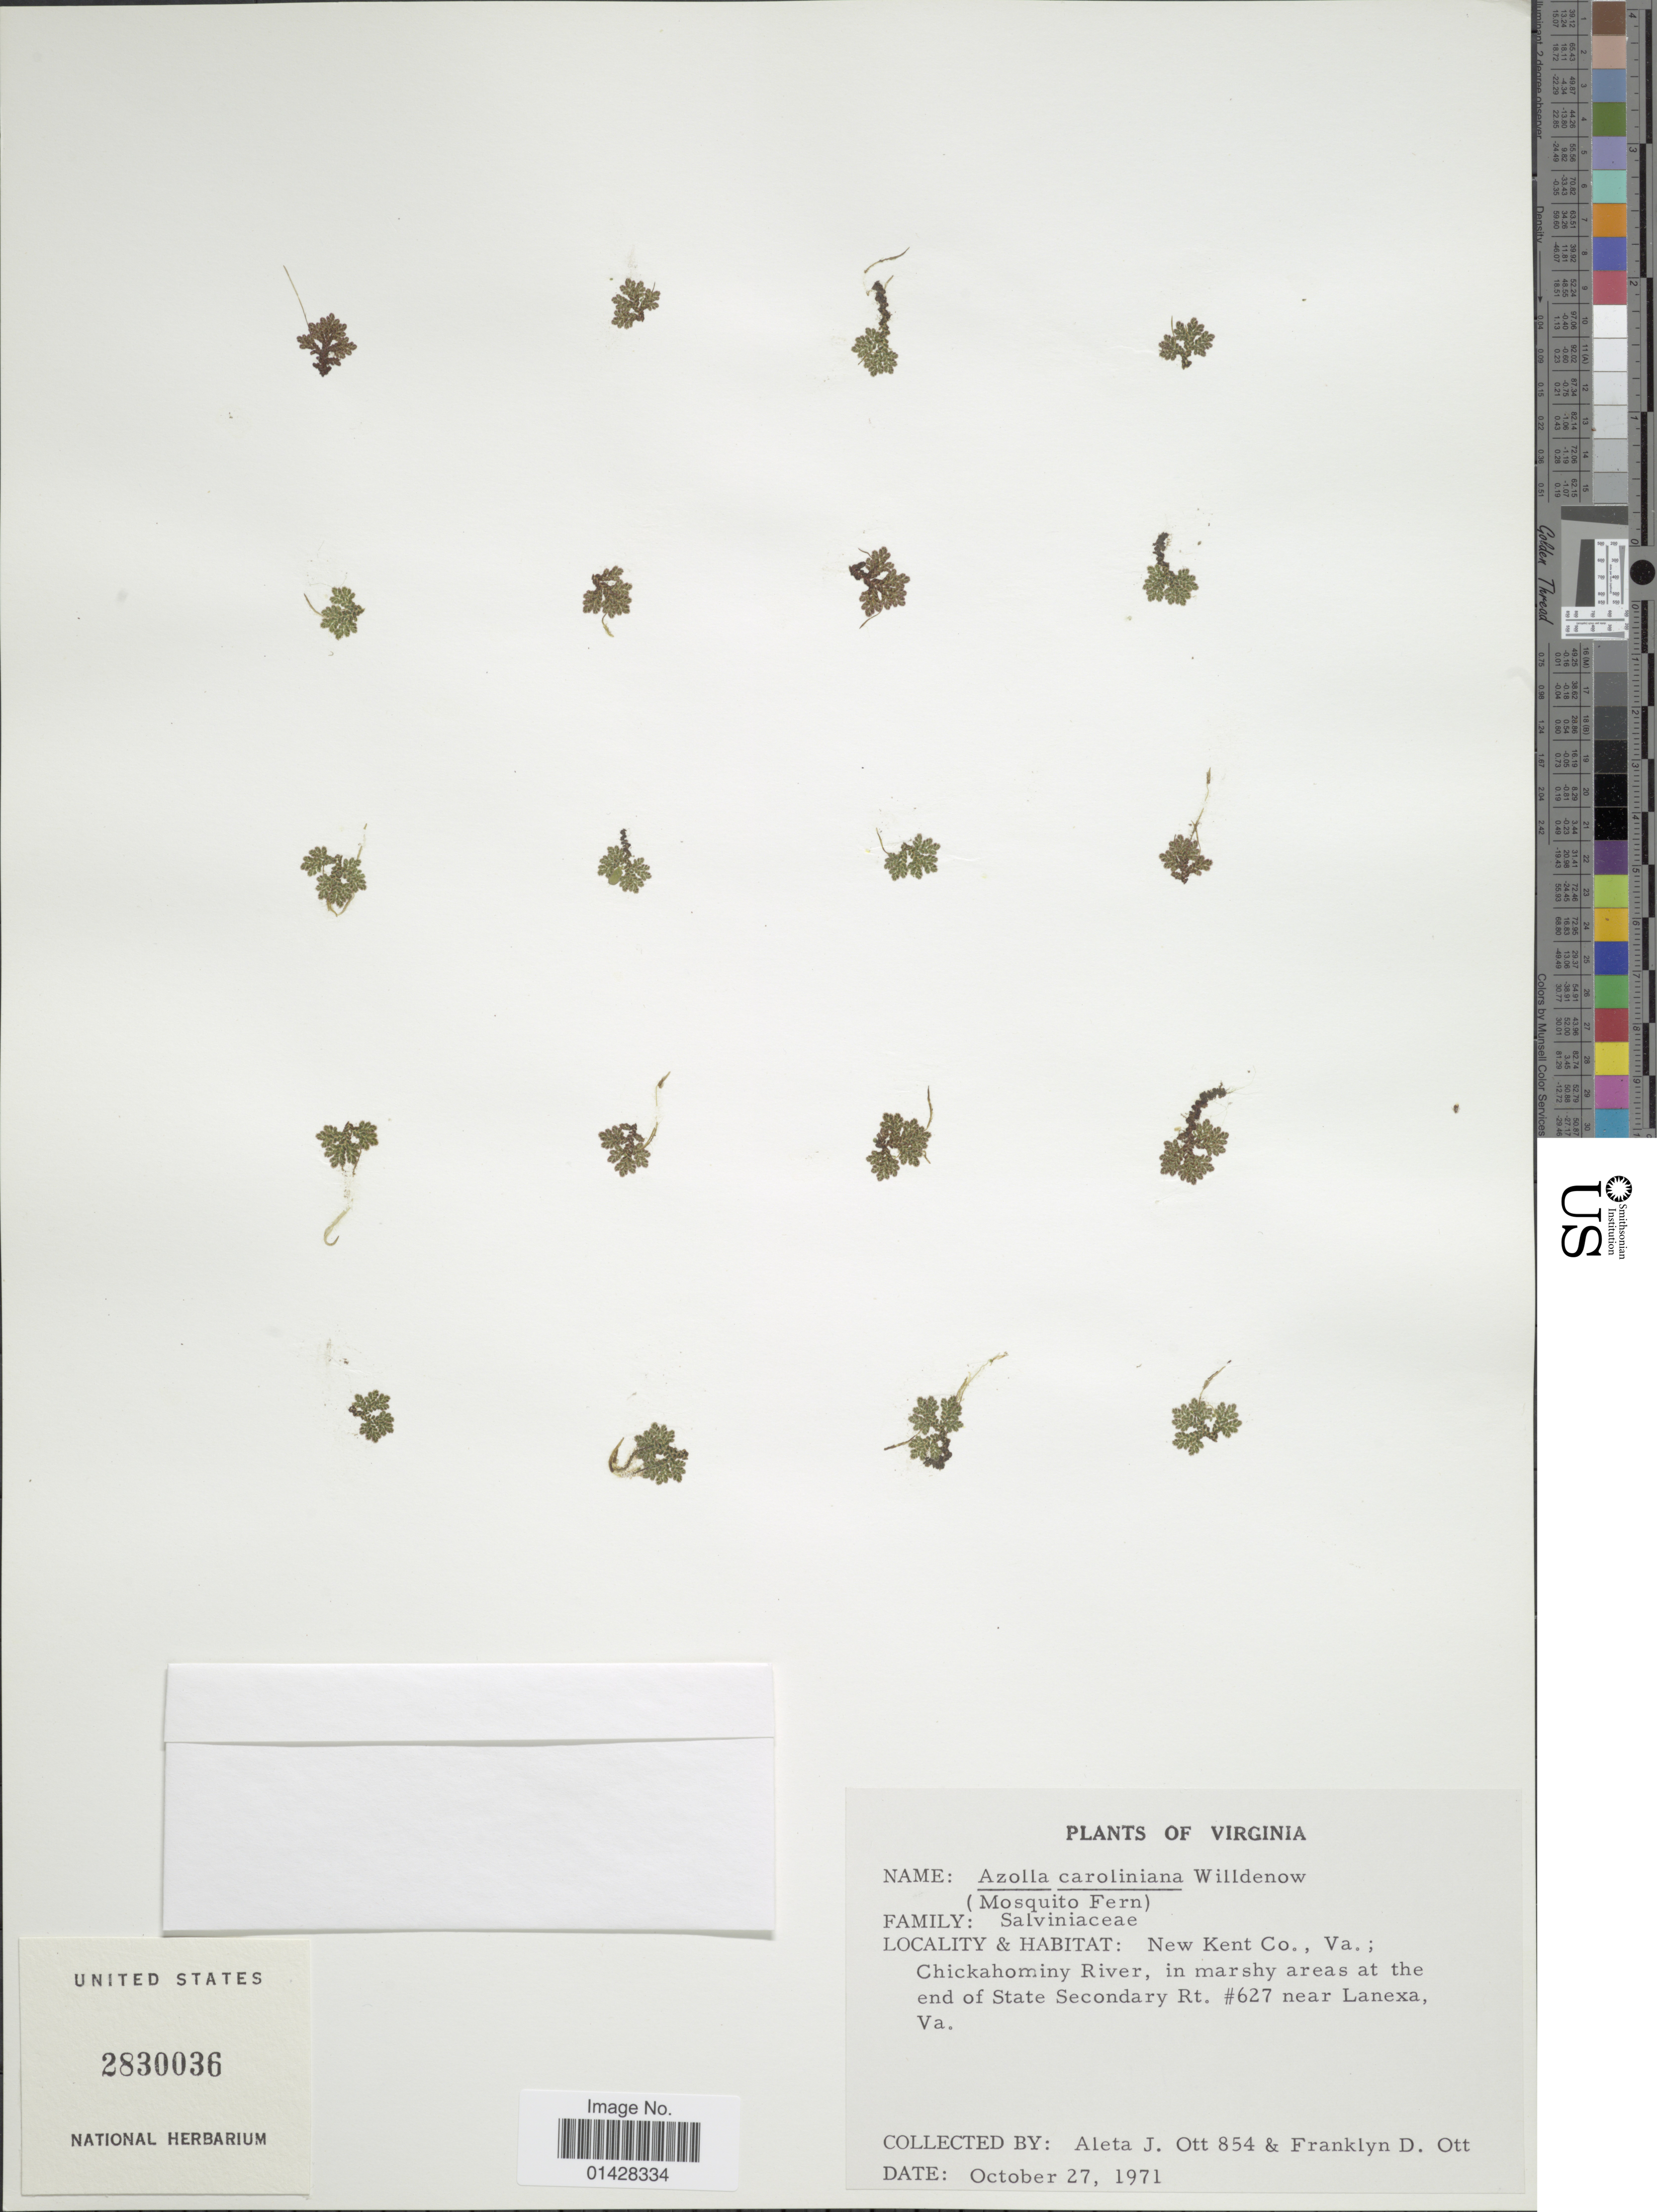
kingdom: Plantae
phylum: Tracheophyta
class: Polypodiopsida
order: Salviniales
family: Salviniaceae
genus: Azolla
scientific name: Azolla caroliniana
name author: Willd.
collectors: A. Ott & F. Ott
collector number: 854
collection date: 1971-10-27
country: United States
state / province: Virginia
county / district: New Kent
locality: New Kent Co., Va.; Chickahominy River, in marshy areas at the end of State Secondary Rt #627 near Lanexa, Va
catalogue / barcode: US 2830036